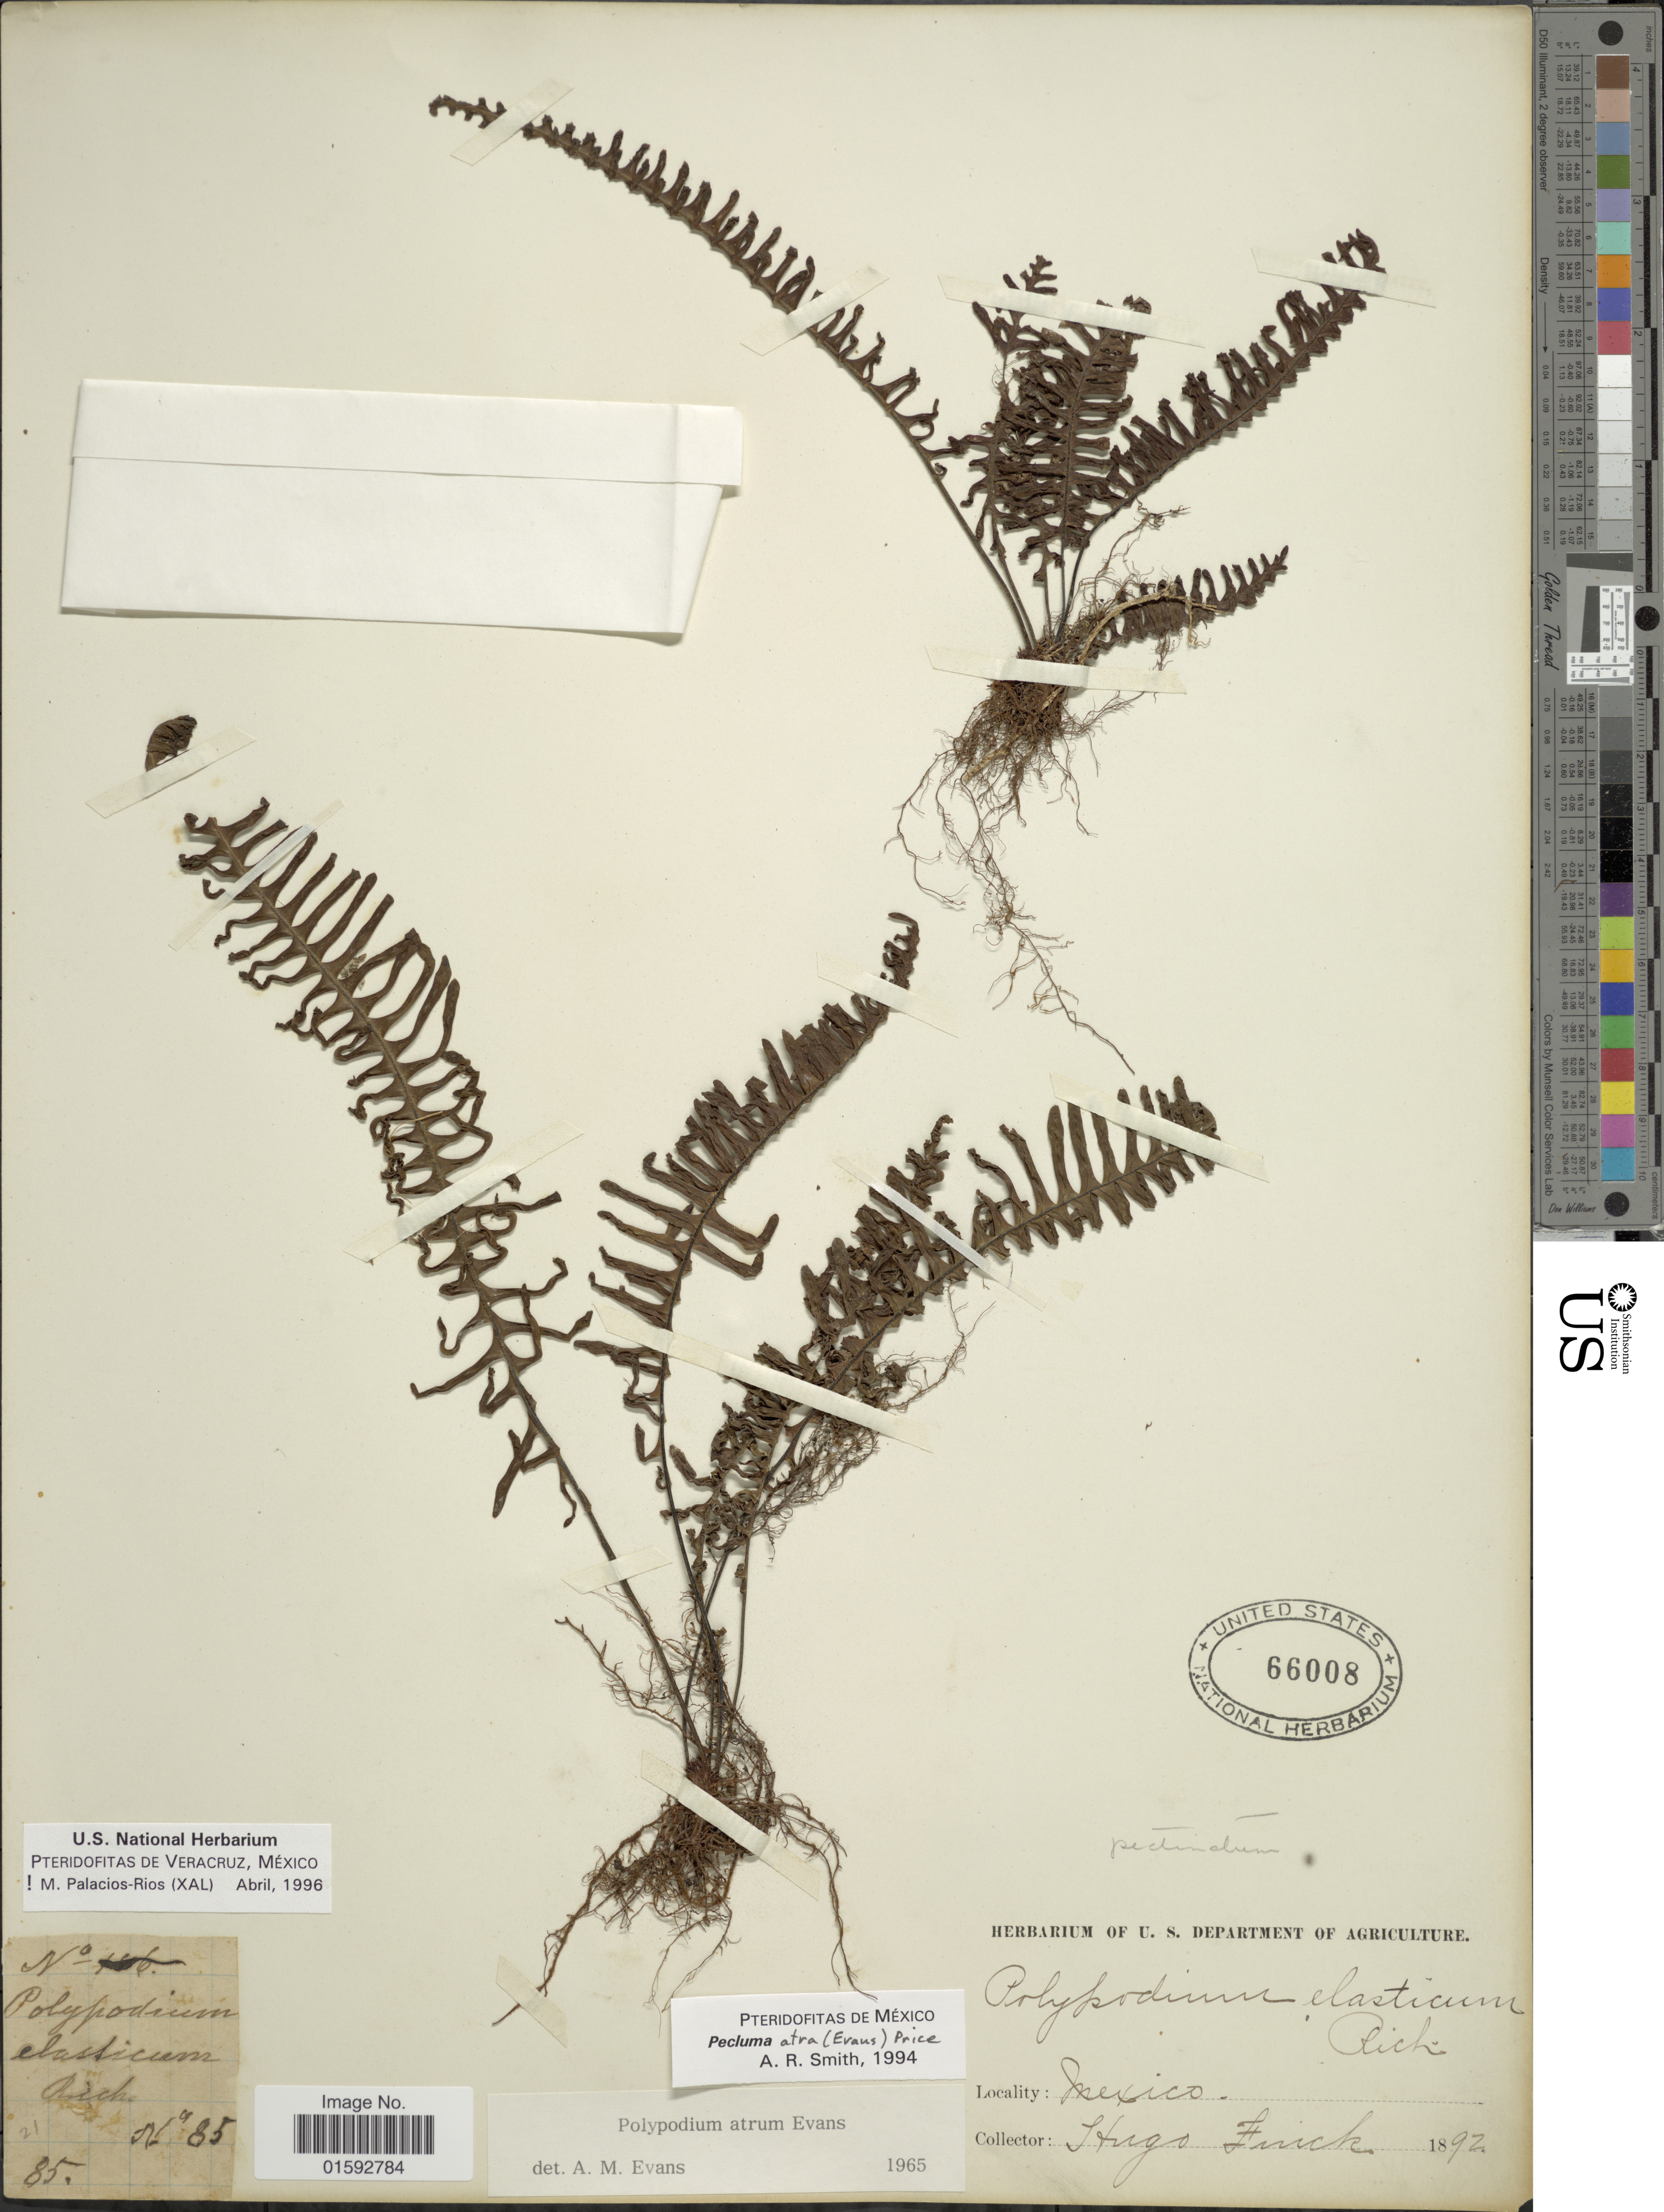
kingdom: Plantae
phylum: Tracheophyta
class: Polypodiopsida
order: Polypodiales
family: Polypodiaceae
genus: Pecluma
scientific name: Pecluma atra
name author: (Rosenst.) M.G. Price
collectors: H. Finck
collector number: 85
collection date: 1892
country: Mexico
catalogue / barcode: US 66008